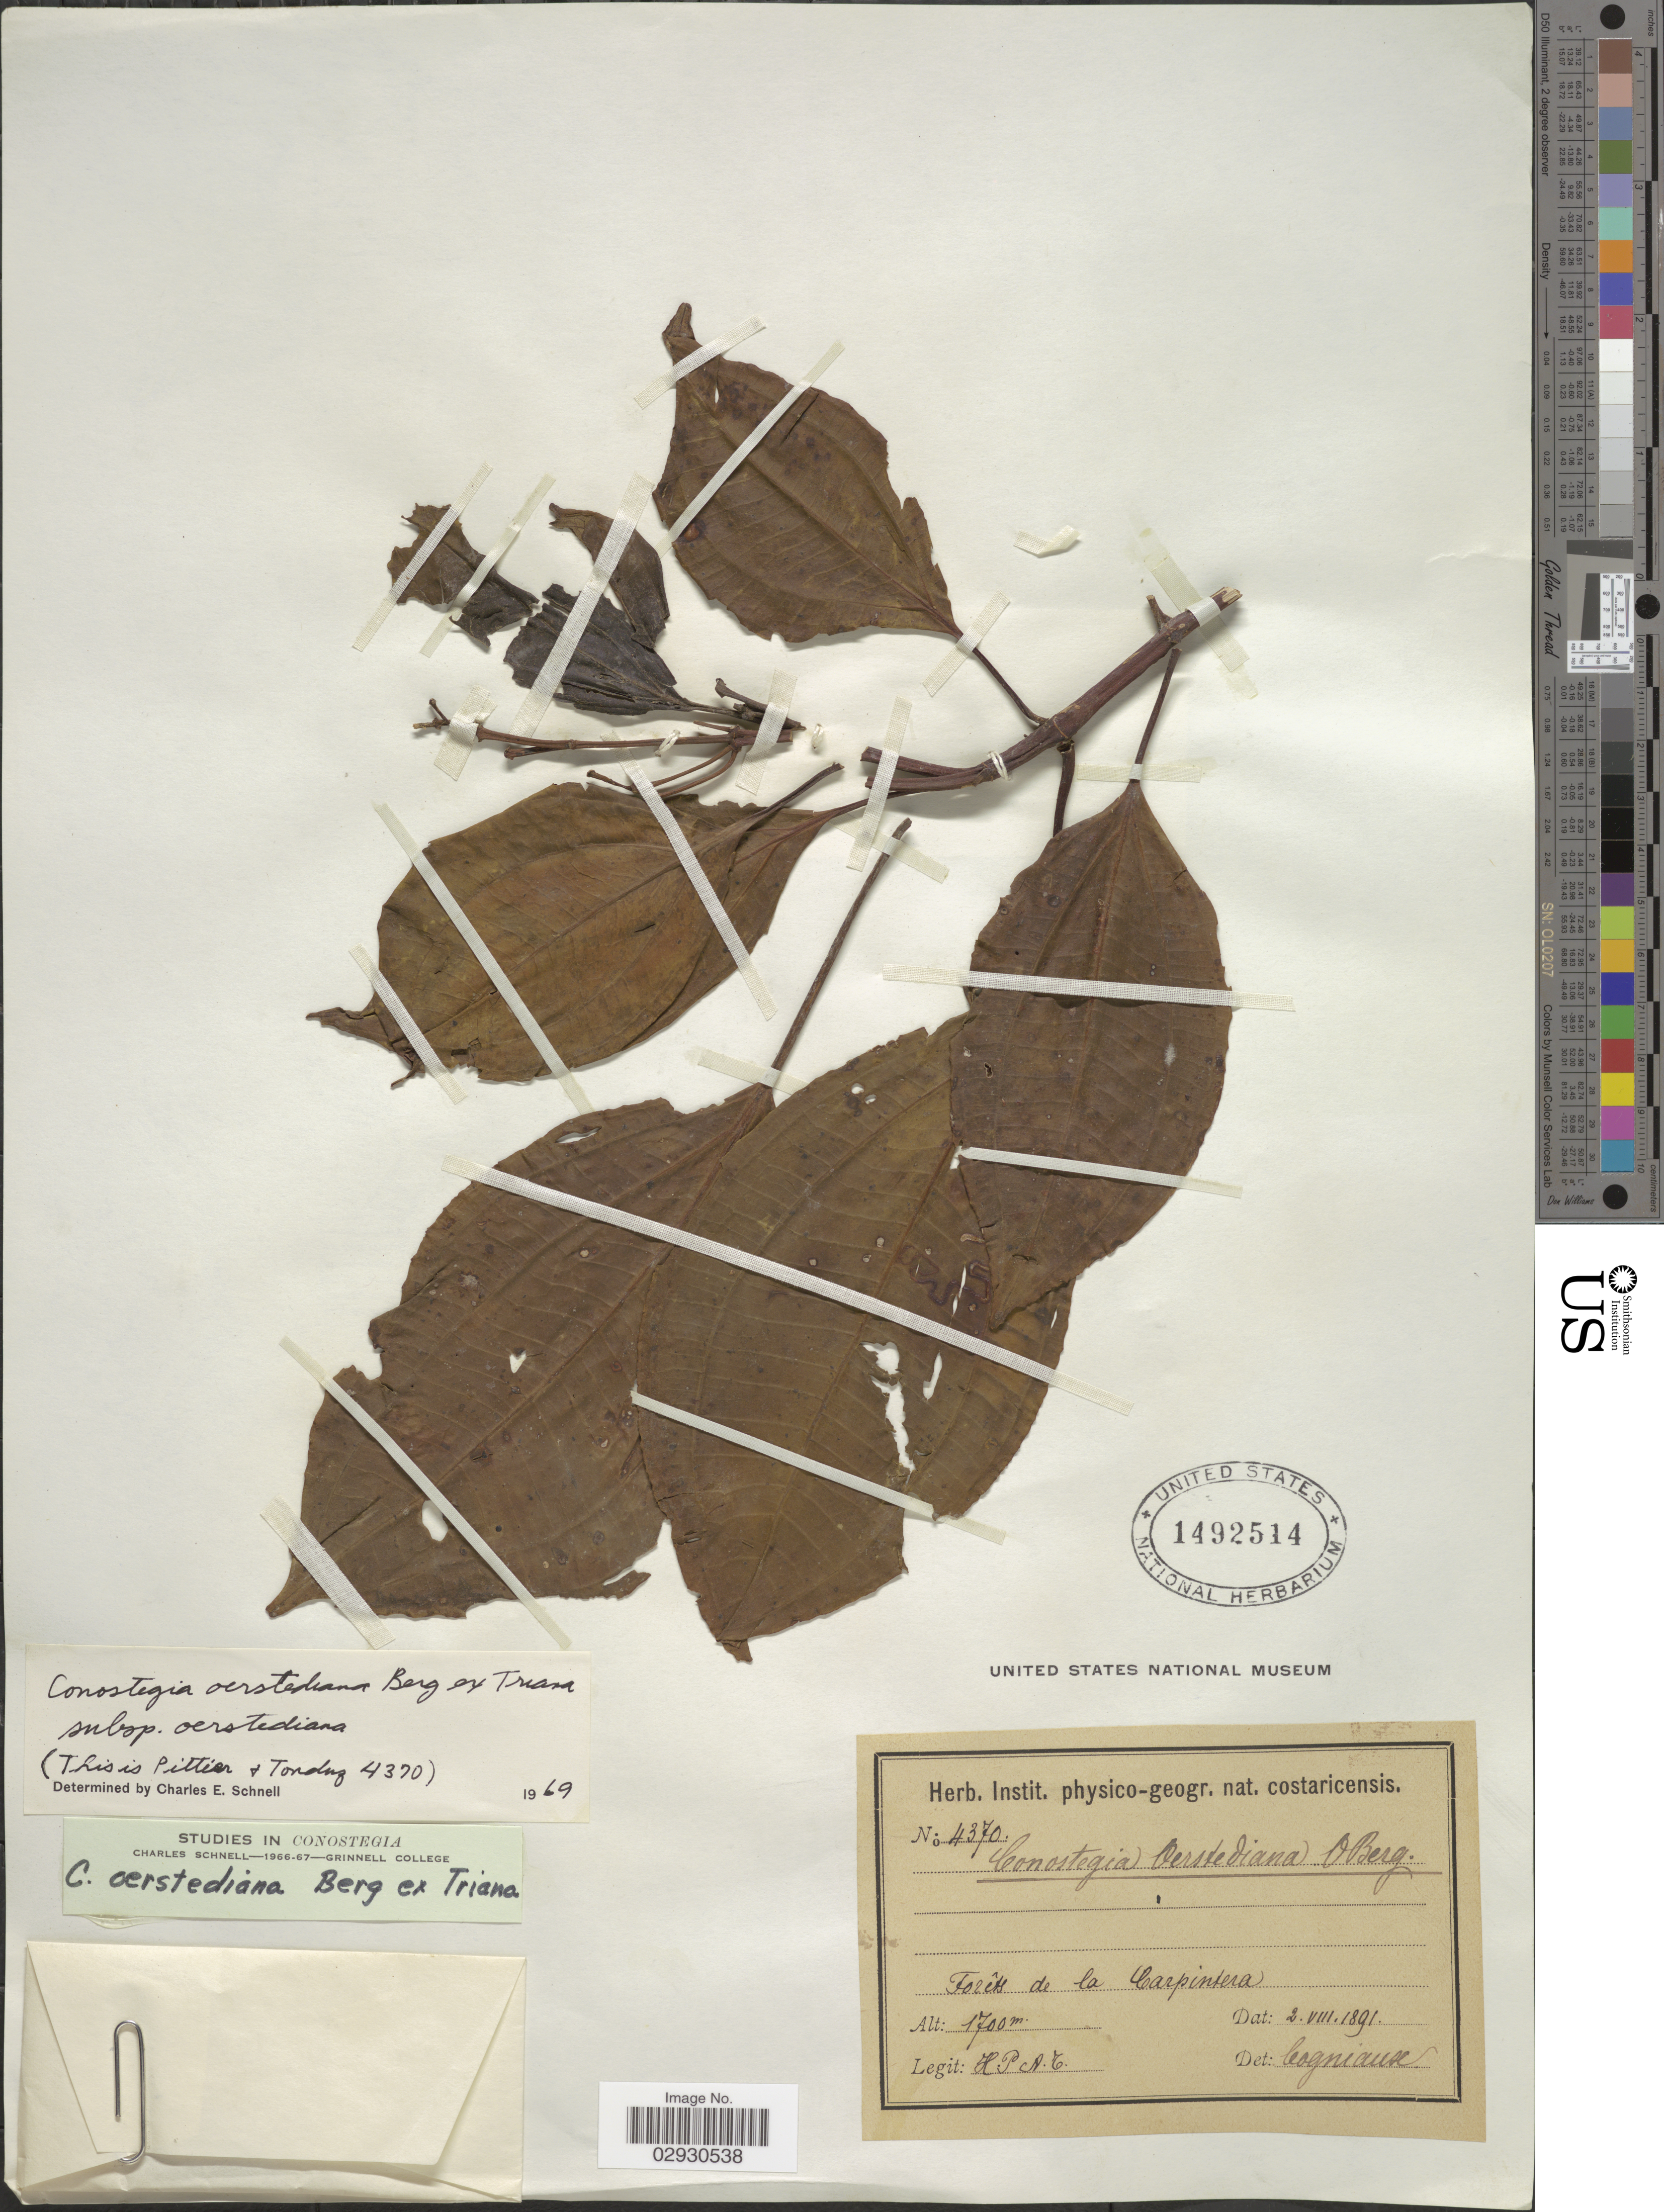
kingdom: Plantae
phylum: Tracheophyta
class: Magnoliopsida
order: Myrtales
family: Melastomataceae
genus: Conostegia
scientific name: Conostegia oerstediana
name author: O. Berg ex Triana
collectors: H. P. A. T.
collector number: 4370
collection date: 1891-08-02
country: Costa Rica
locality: Forêts de la Carpintera.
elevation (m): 1700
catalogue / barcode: US 1492514